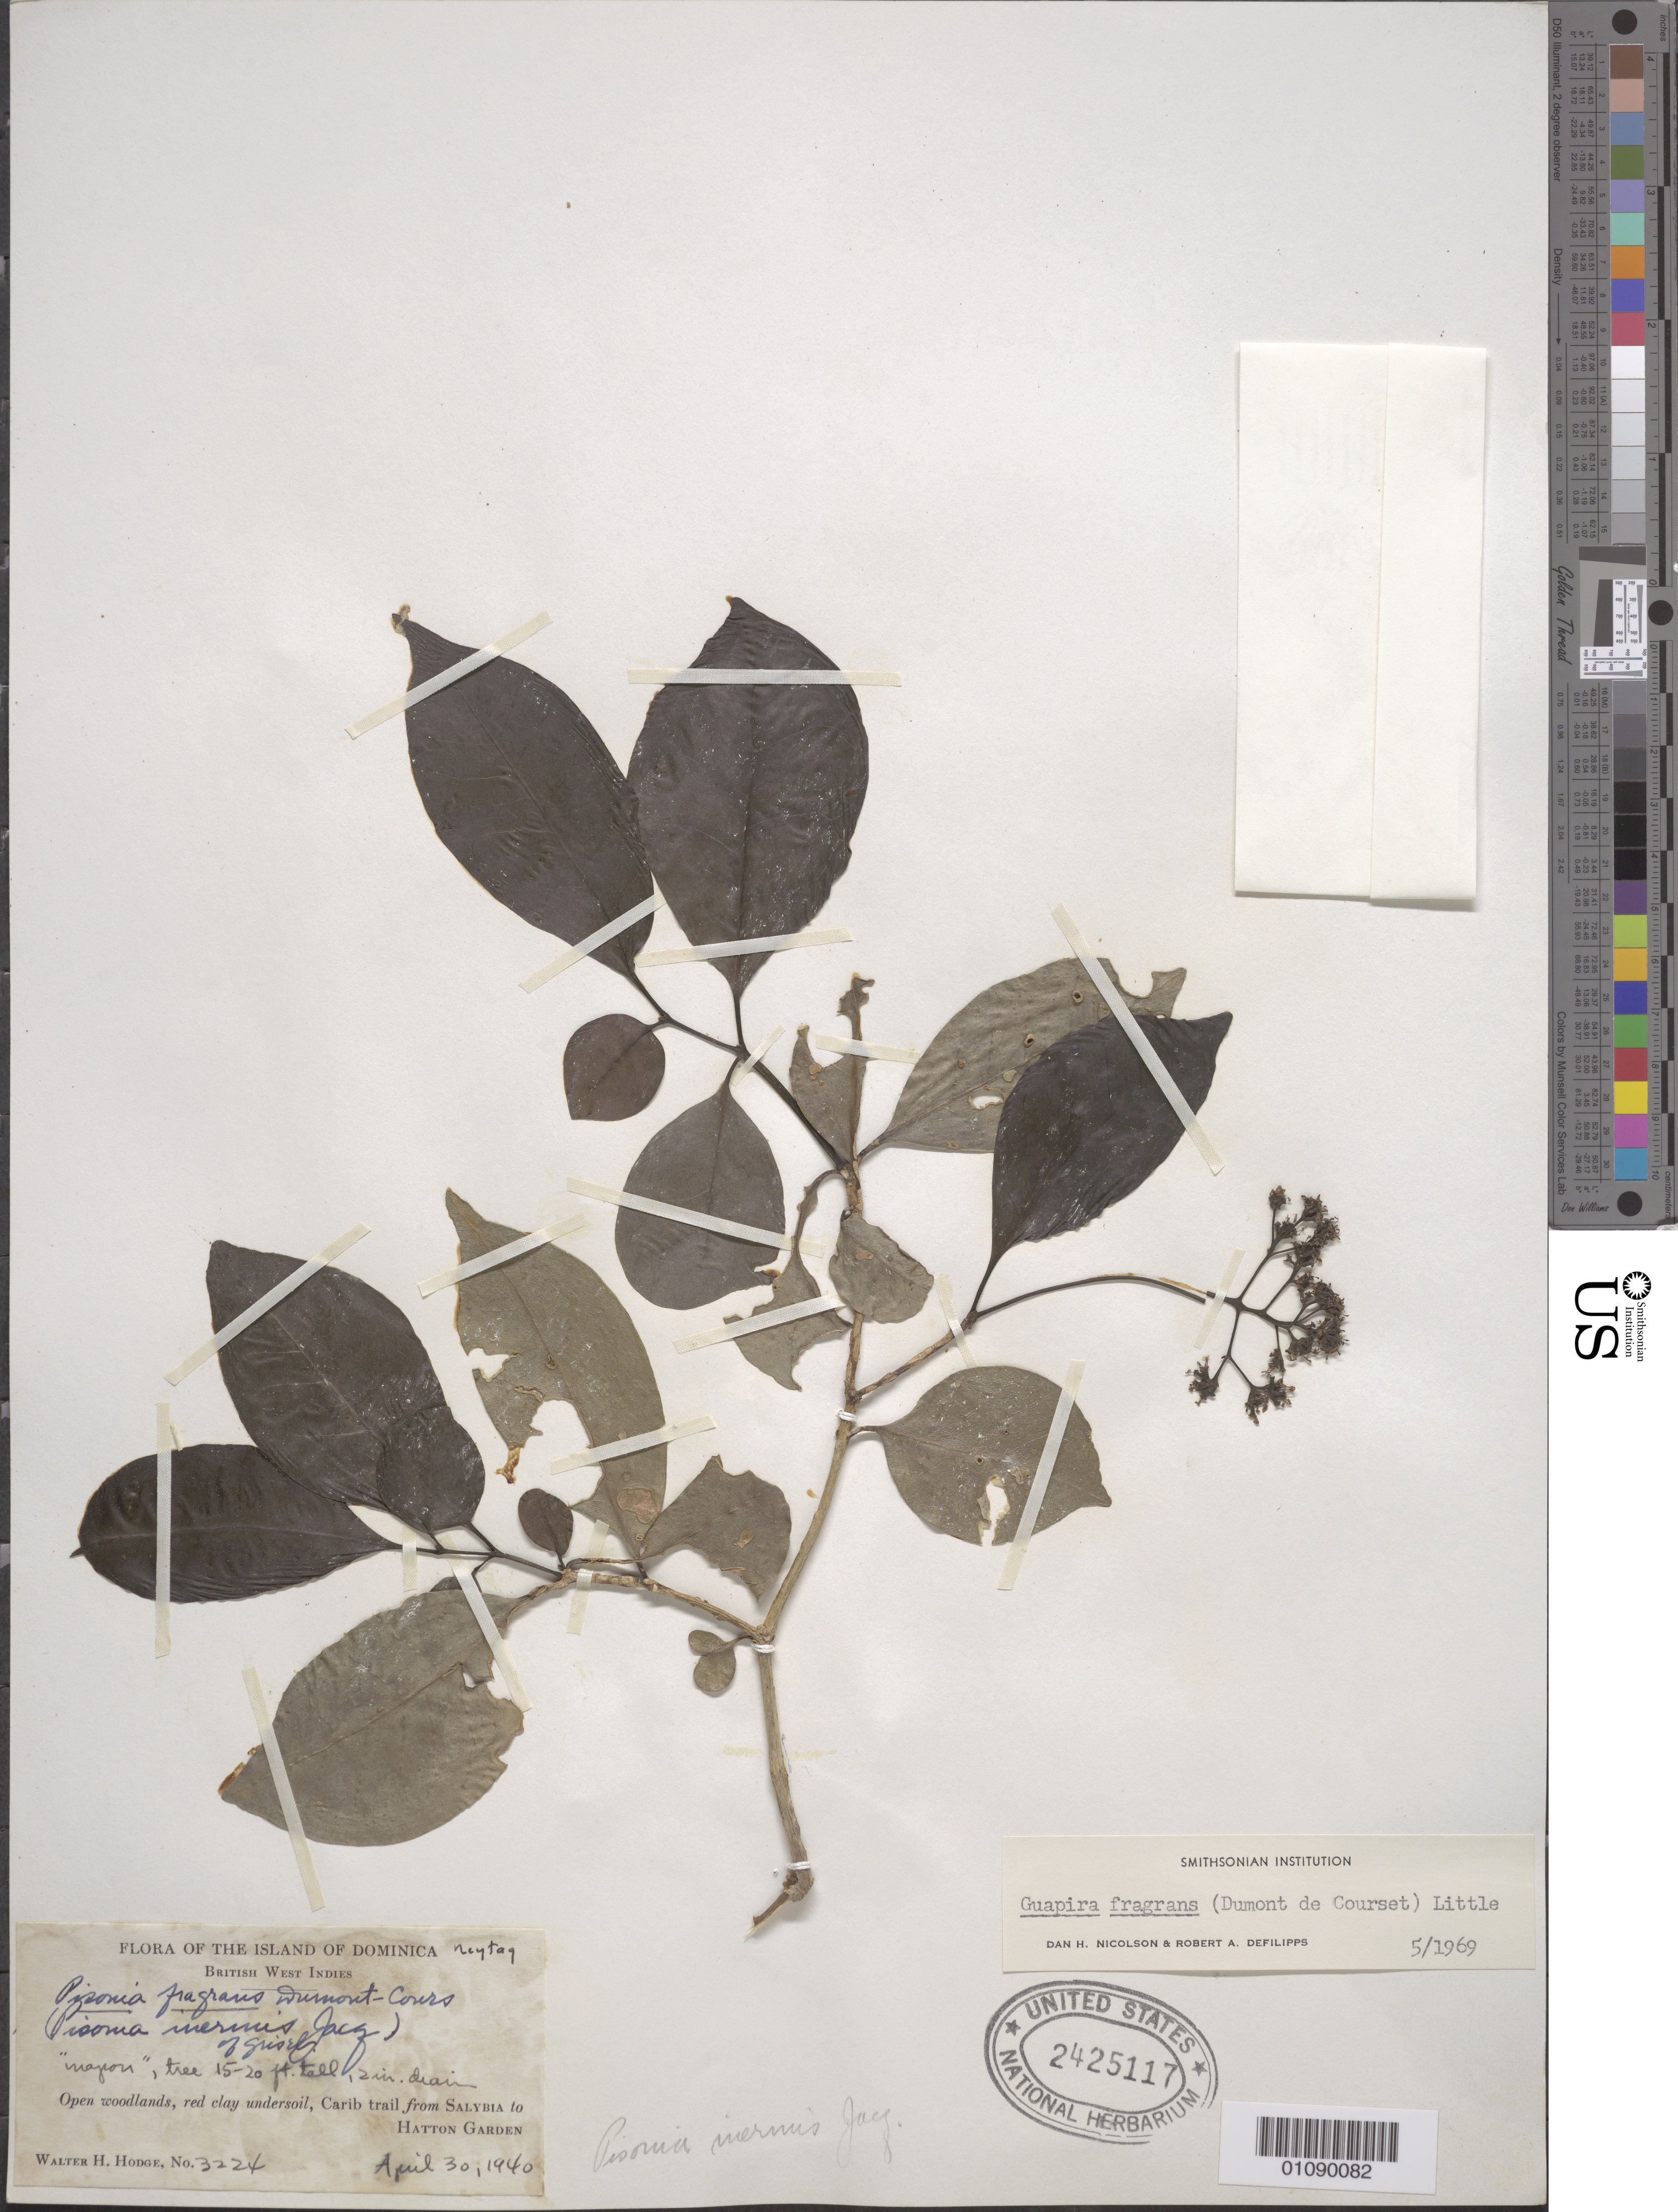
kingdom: Plantae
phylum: Tracheophyta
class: Magnoliopsida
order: Caryophyllales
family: Nyctaginaceae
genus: Guapira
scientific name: Guapira fragrans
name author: (Dum. Cours.) Little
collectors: W. Hodge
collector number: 3224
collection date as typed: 30 Apr 1940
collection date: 1940-04-30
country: Dominica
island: Dominica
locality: Carib trail from Salybia to Hatton Garden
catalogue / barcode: US 2425117